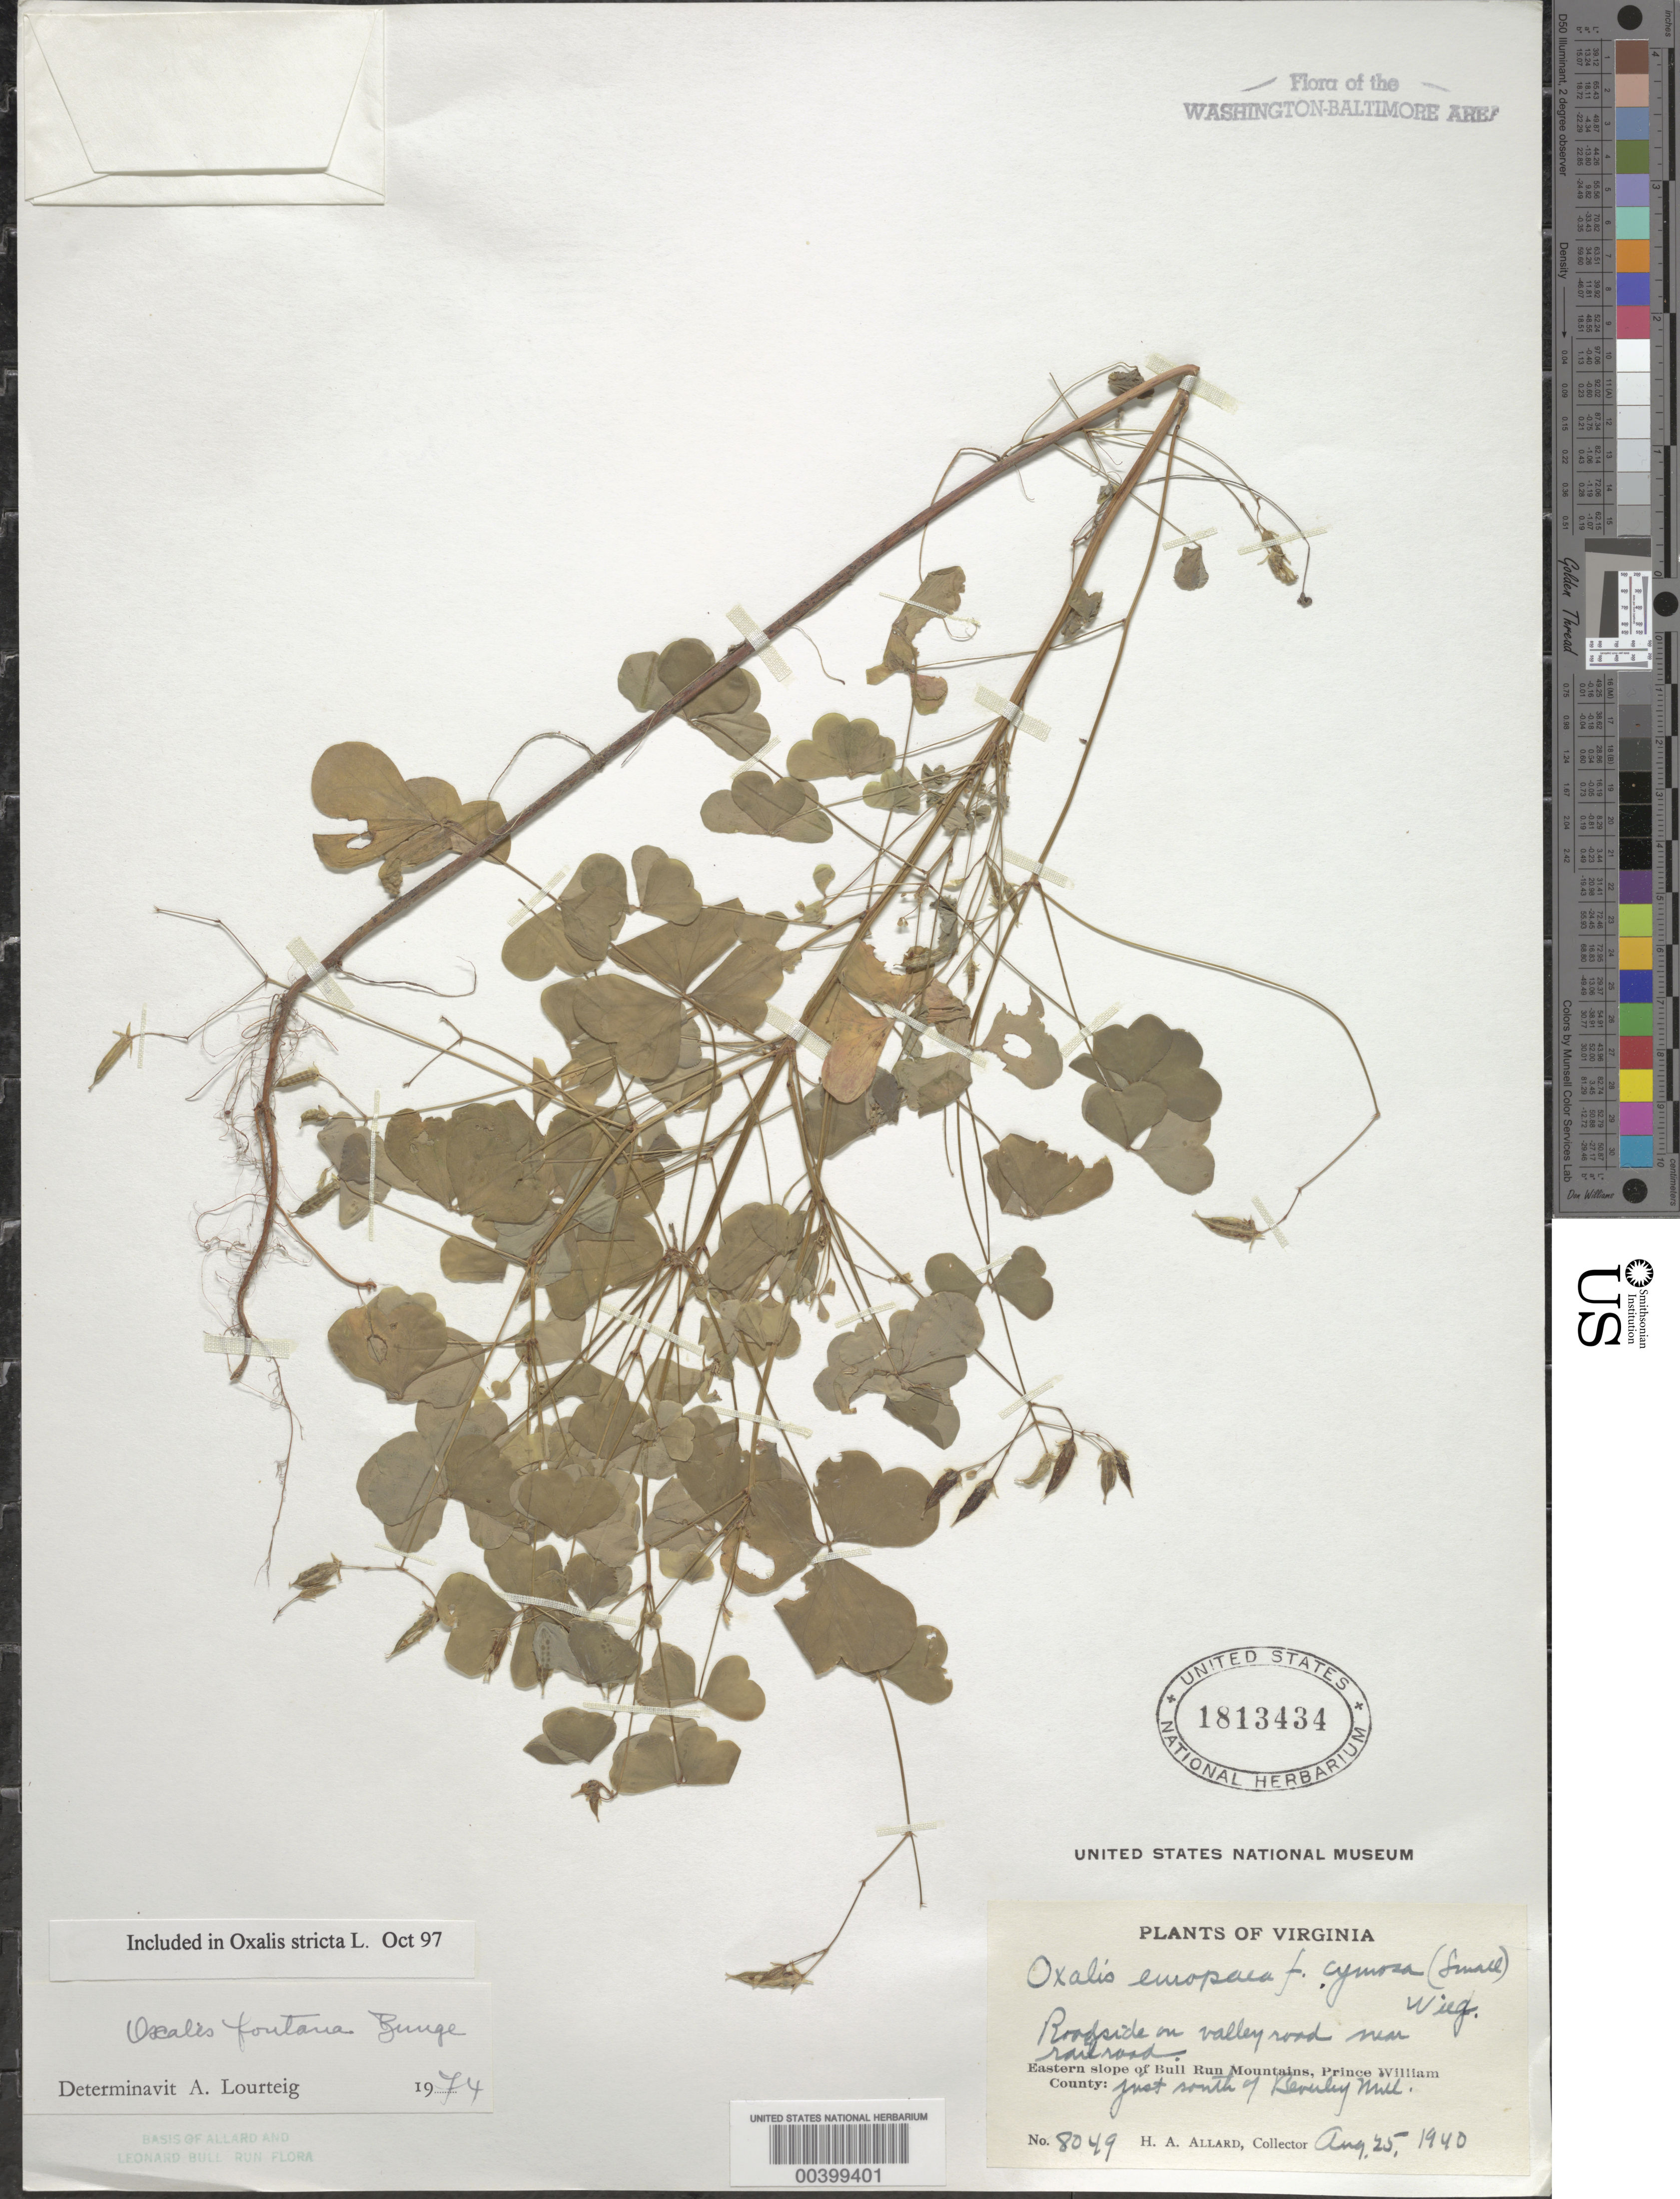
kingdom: Plantae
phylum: Tracheophyta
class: Magnoliopsida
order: Oxalidales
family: Oxalidaceae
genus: Oxalis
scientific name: Oxalis stricta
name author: L.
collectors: H. A. Allard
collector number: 8049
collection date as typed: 25 Aug 1940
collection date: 1940-08-25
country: United States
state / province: Virginia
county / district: Prince William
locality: South of Beveley Mill Bull Run Mts.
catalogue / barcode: US 1813434